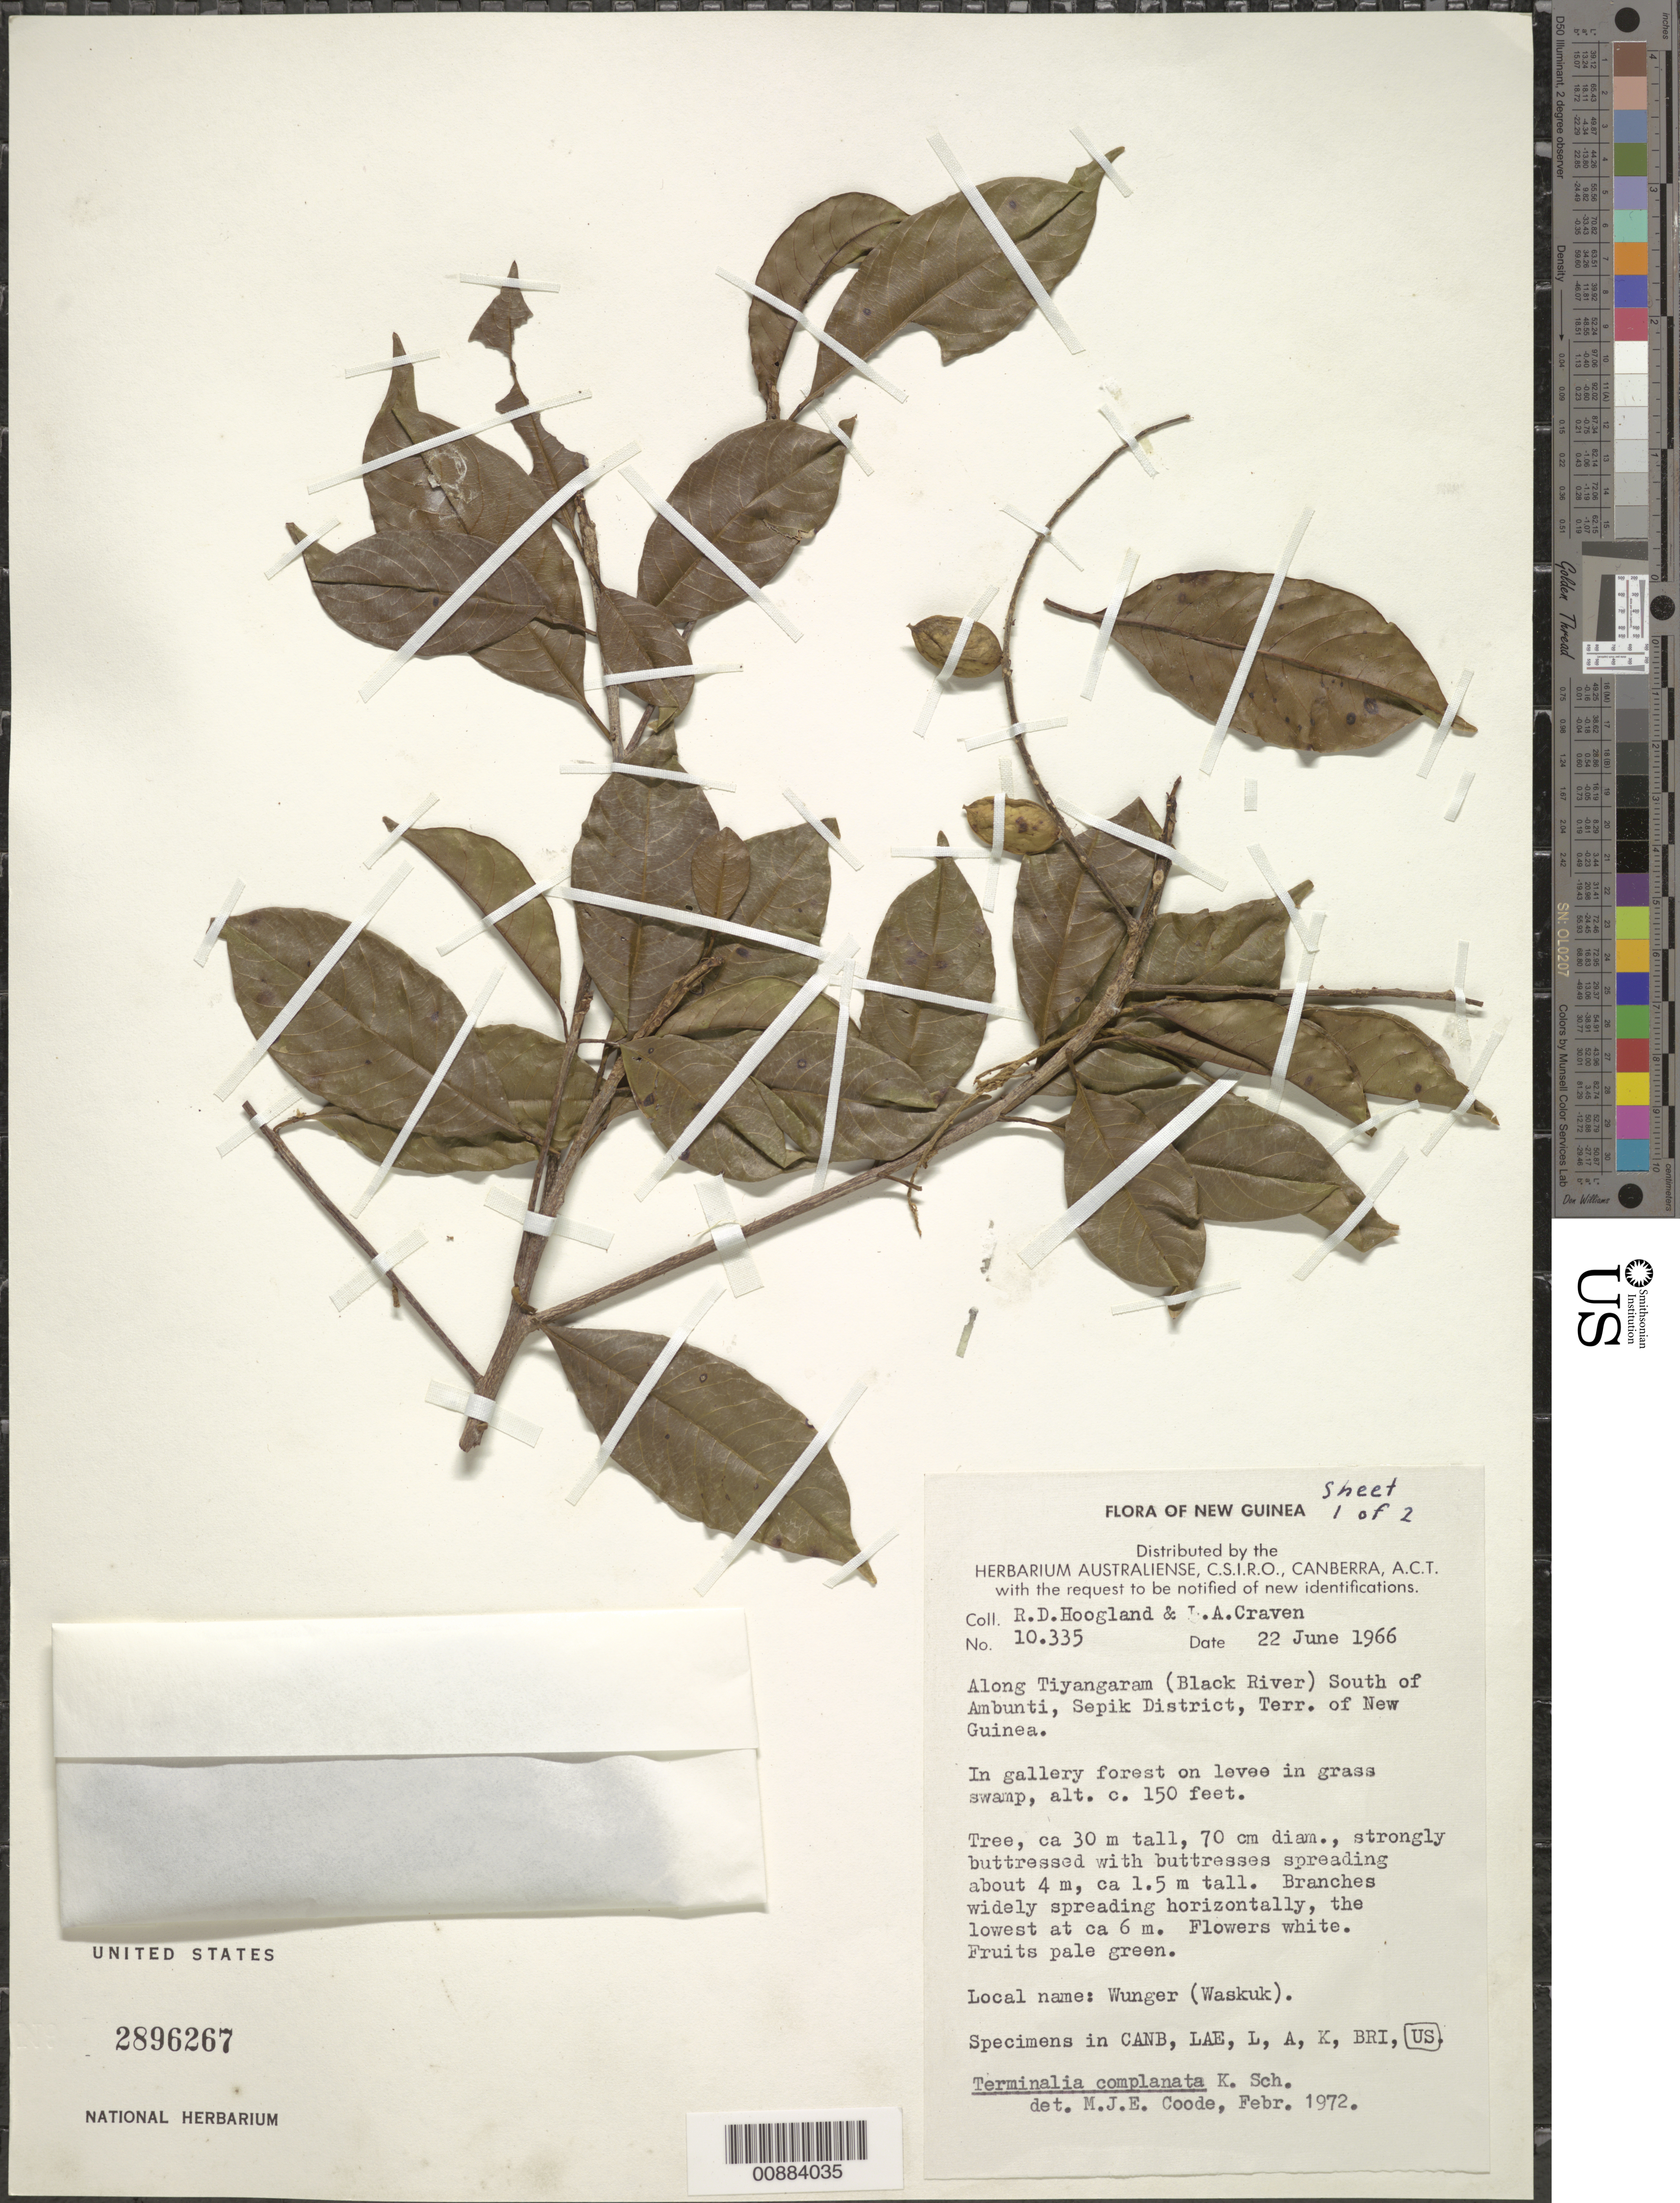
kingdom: Plantae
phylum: Tracheophyta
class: Magnoliopsida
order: Myrtales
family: Combretaceae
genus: Terminalia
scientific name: Terminalia complanata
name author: K. Schum.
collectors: R. D. Hoogland & L. A. Craven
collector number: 10335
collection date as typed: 22 Jun 1966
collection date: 1966-06-22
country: Papua New Guinea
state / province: East Sepik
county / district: Ambunti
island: New Guinea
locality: along Tiyangarum (Black River) S of Ambunti, Sepik District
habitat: in gallery forest on levee in grass swamp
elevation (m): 46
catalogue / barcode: US 2896267